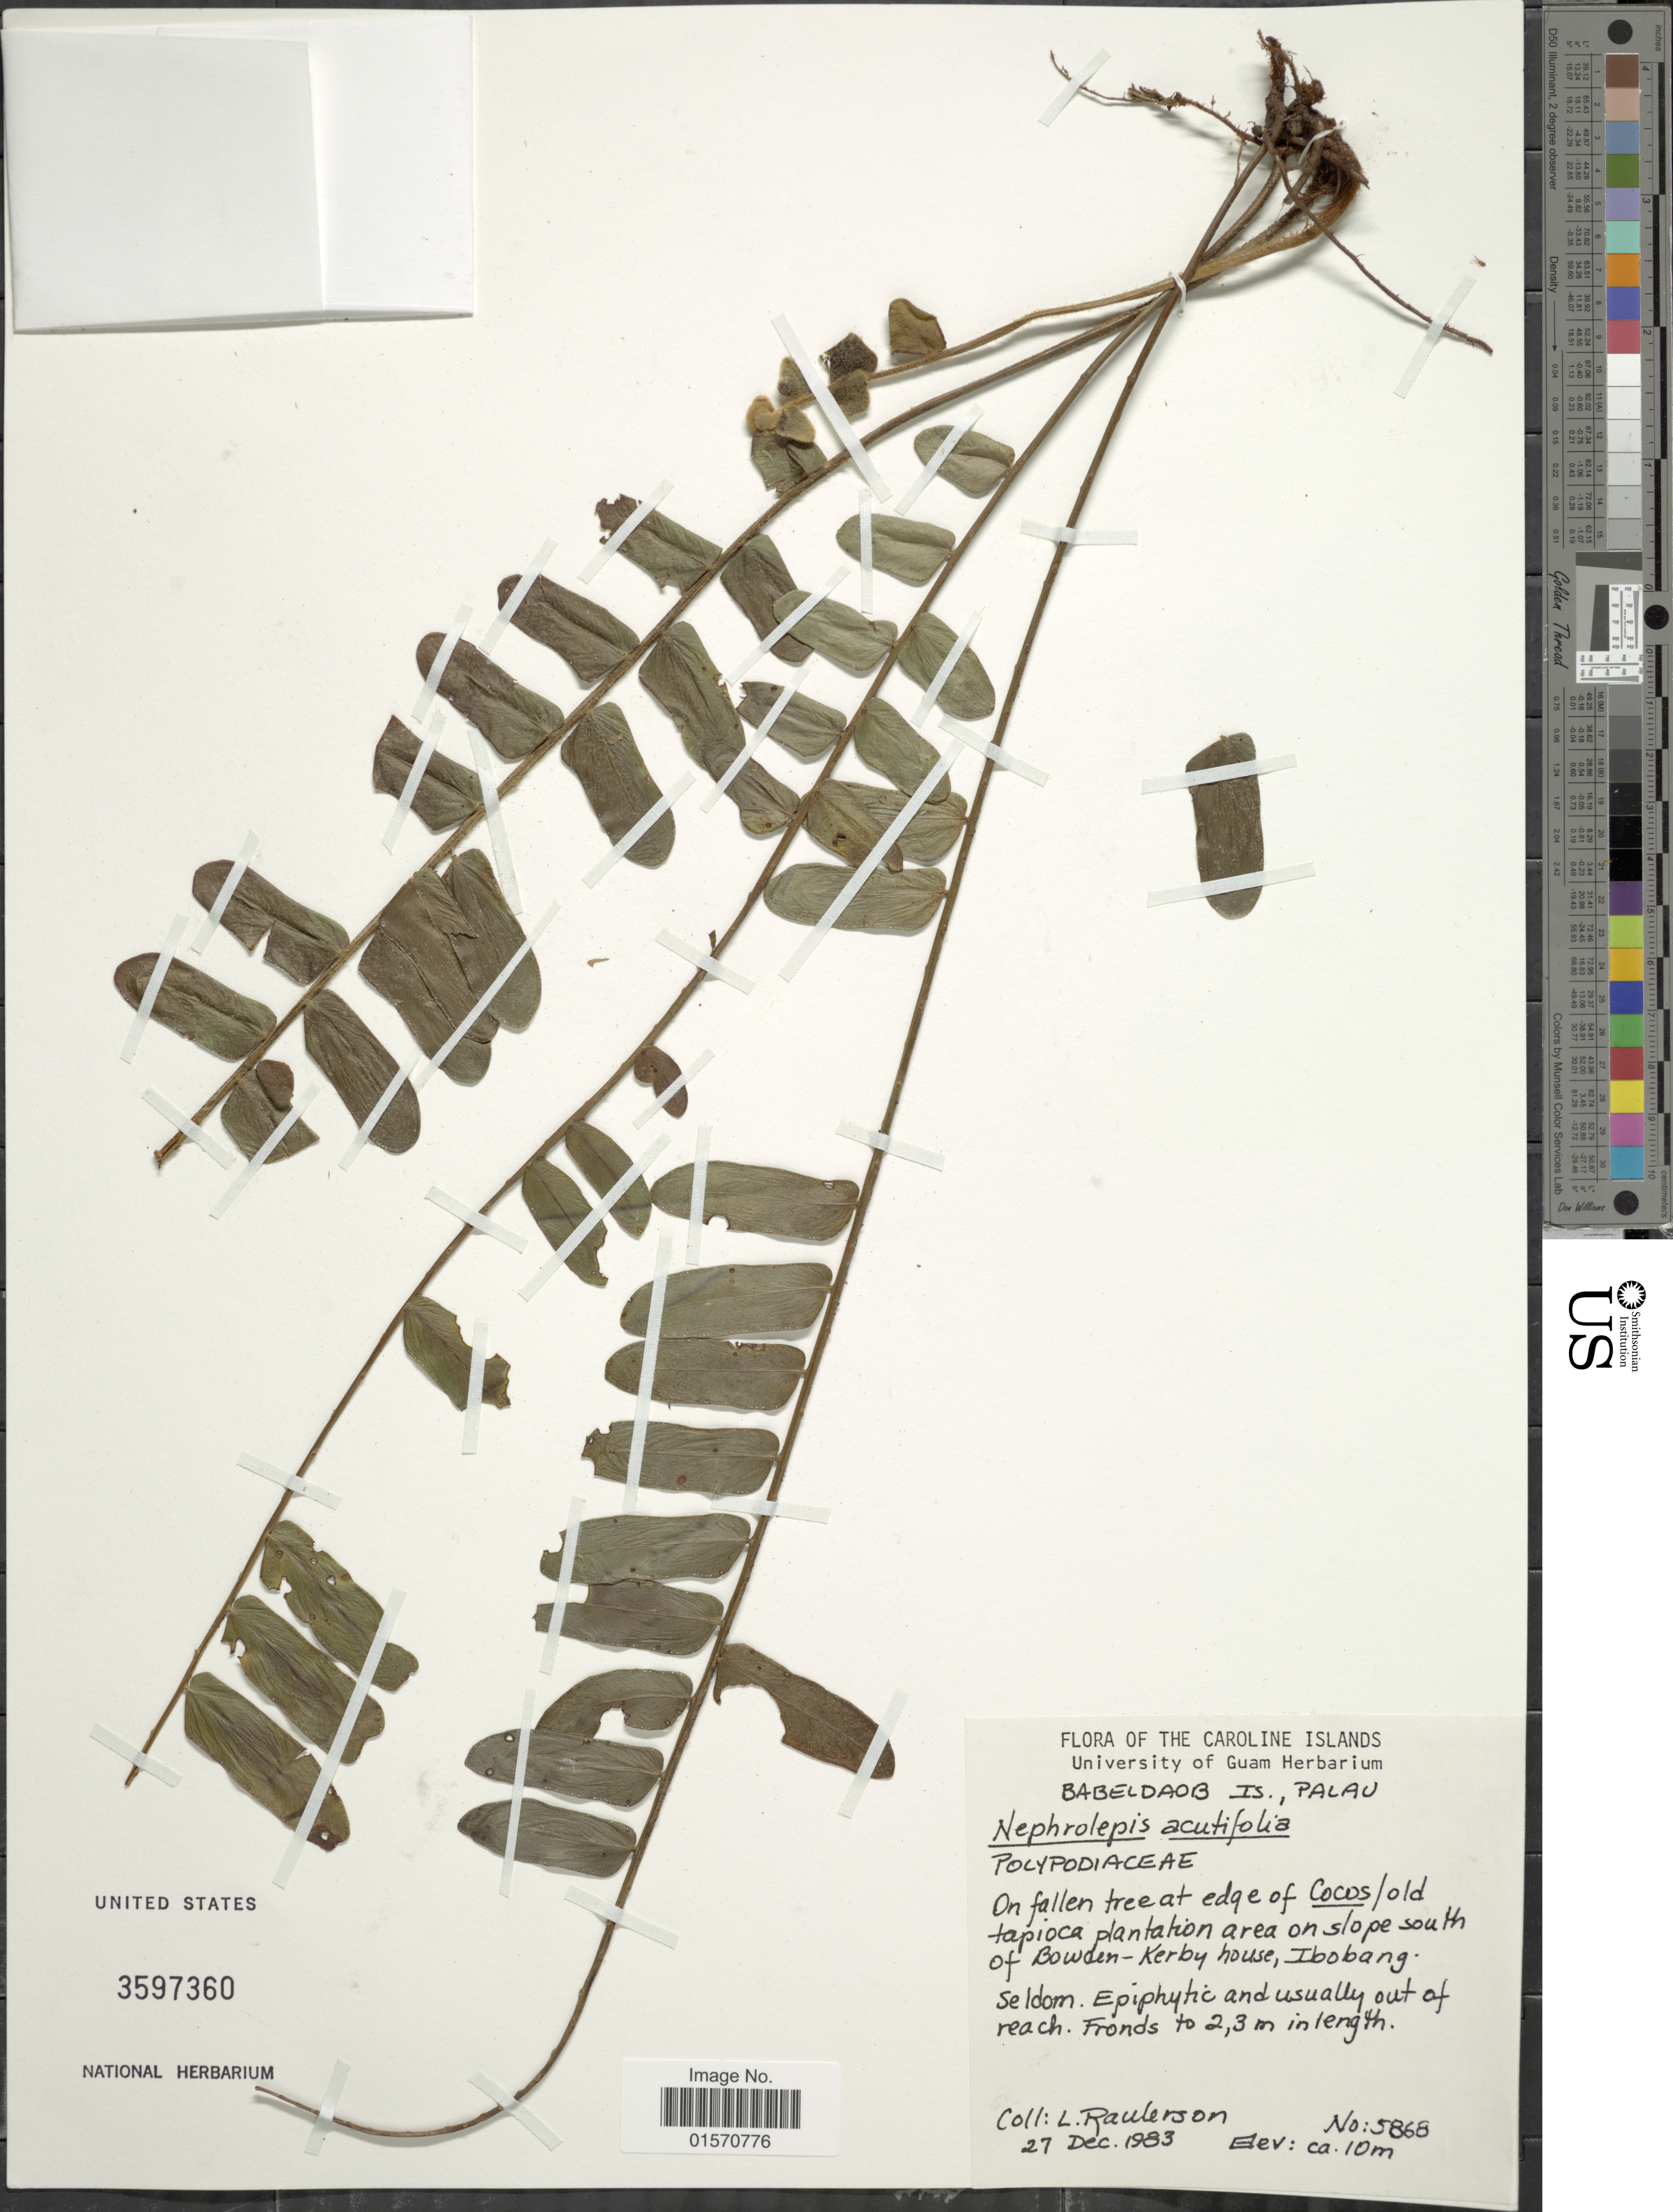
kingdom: Plantae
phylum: Tracheophyta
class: Polypodiopsida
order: Polypodiales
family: Nephrolepidaceae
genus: Nephrolepis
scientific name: Nephrolepis acutifolia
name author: (Desv.) Chr.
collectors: L. Raulerson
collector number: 5868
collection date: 1983-12-27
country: Palau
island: Babeldaob [Babelthuap]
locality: Caroline Islands. Babeldaob Is., Palau. On fallen tree at edge of Cocos/ old tapioca plantation area on slope south of Bowden - Kerby house, Ibobang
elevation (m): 10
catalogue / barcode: US 3597360